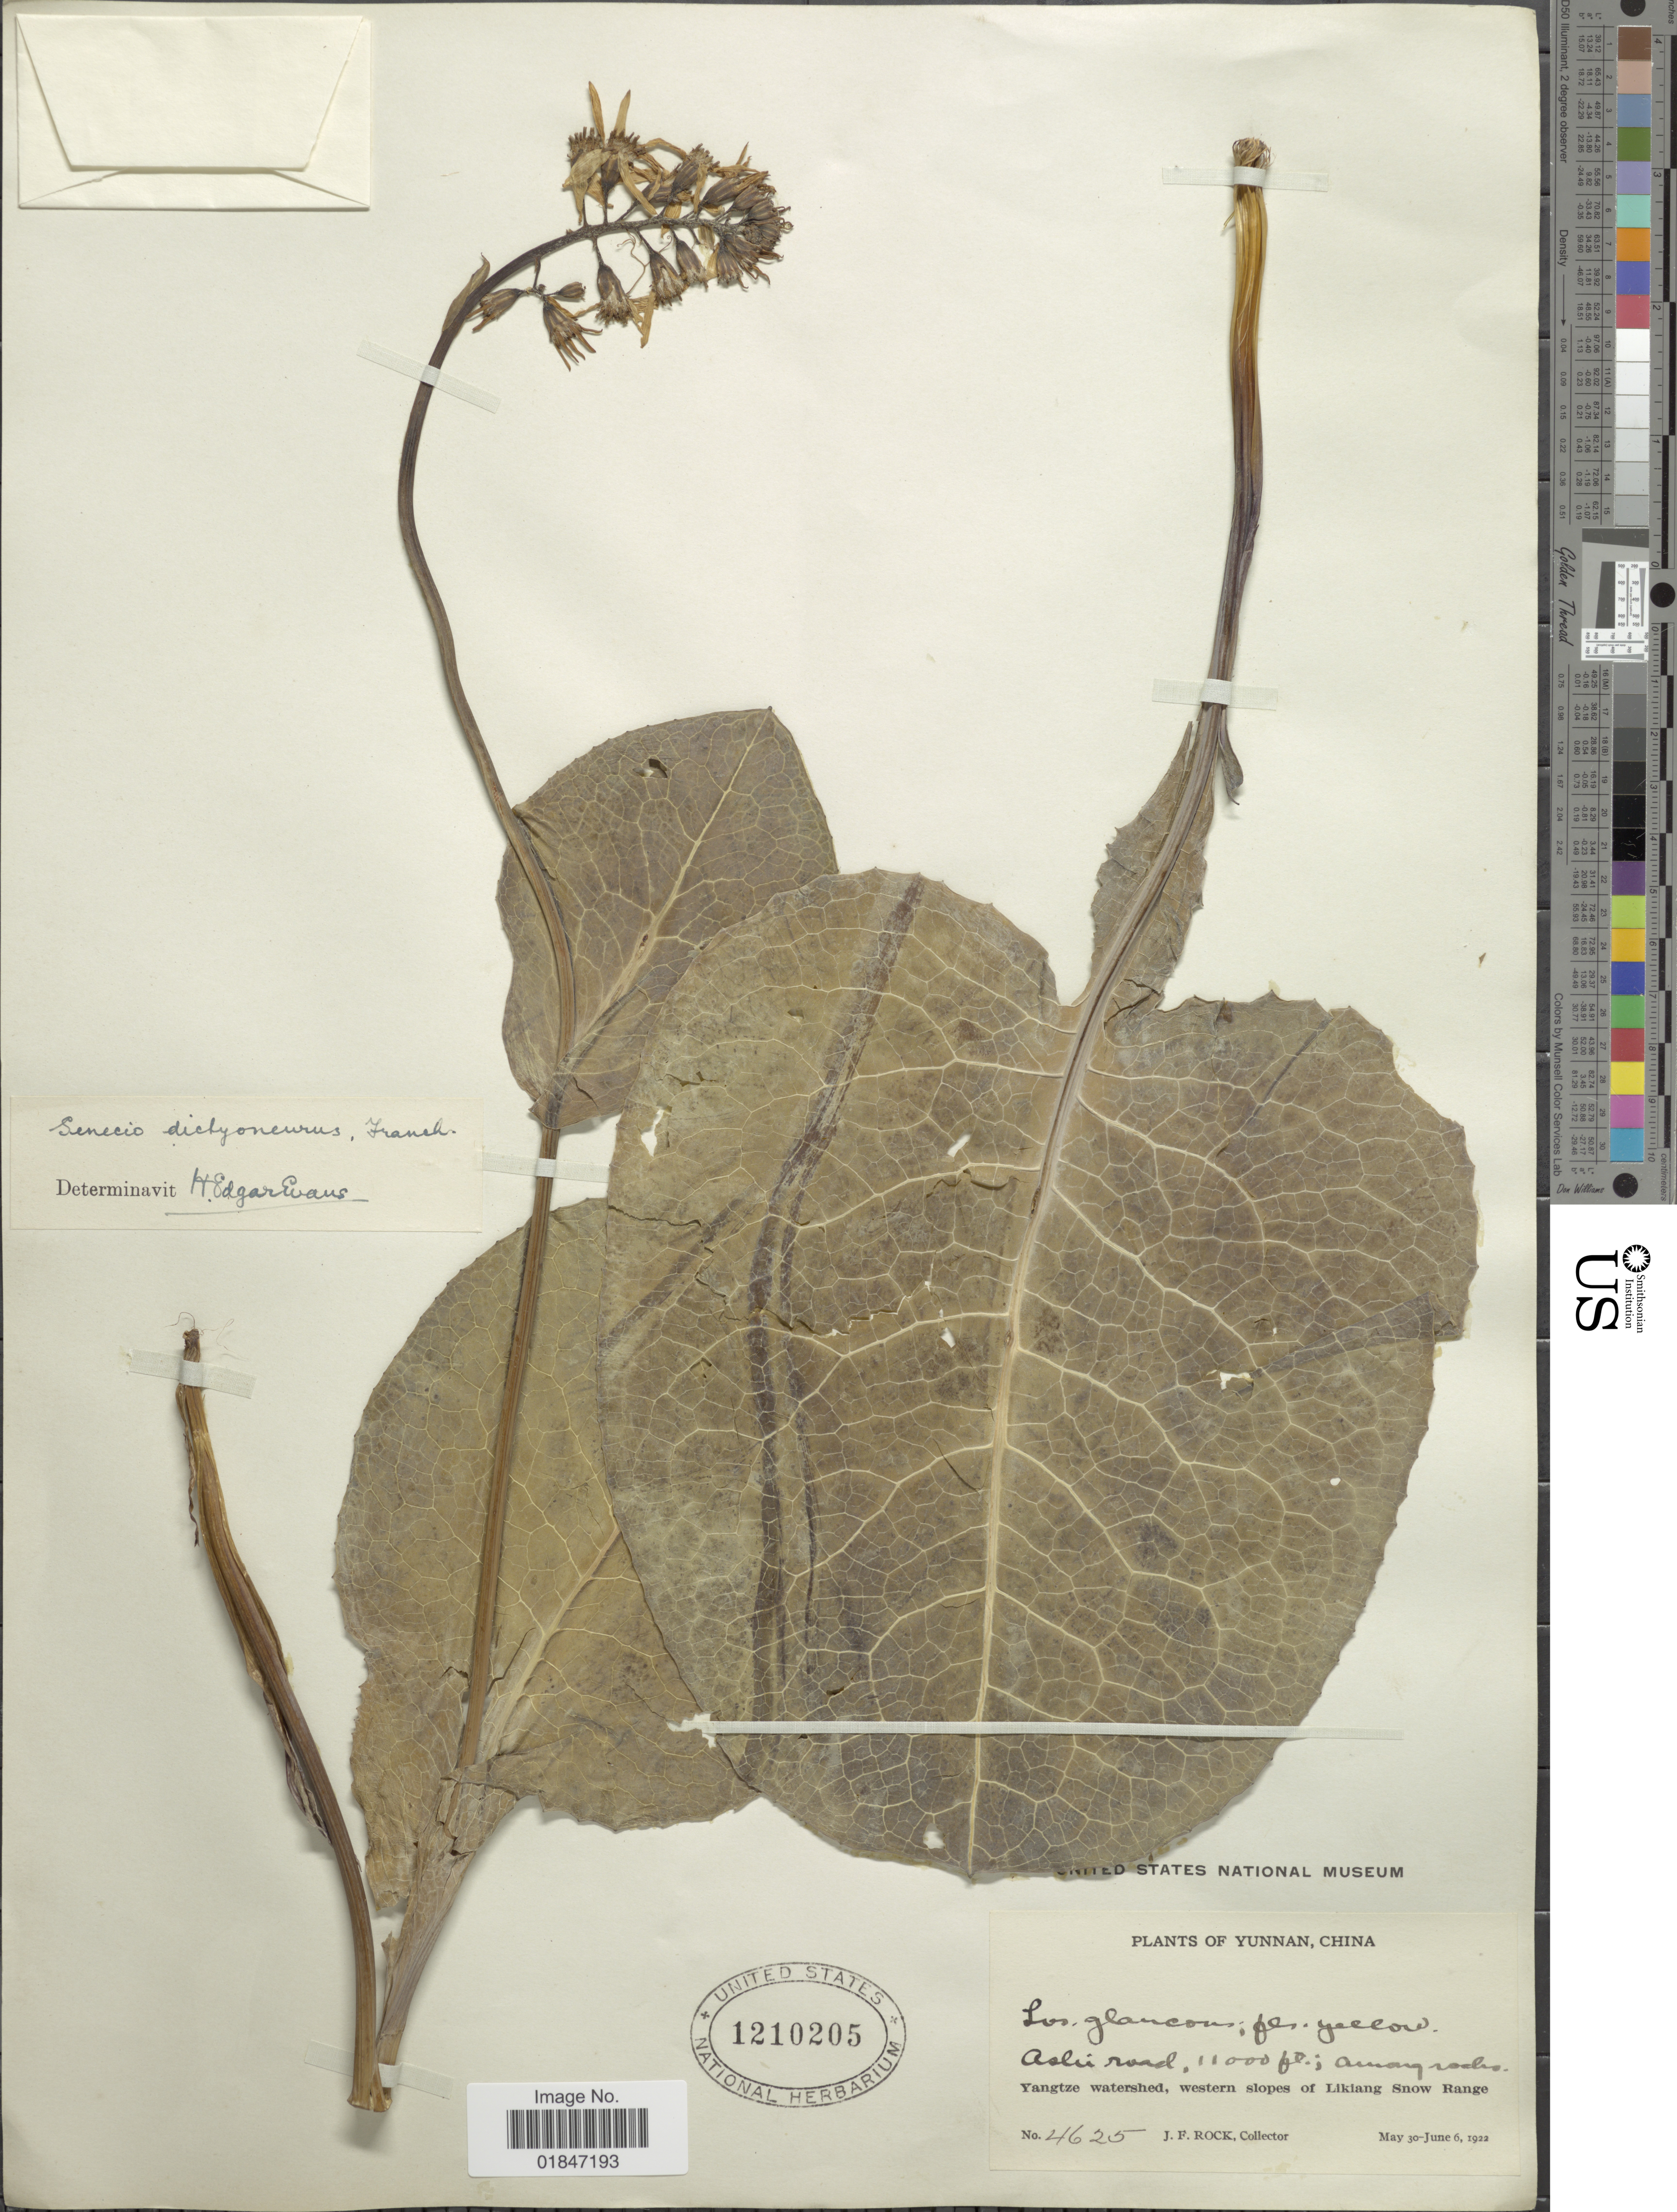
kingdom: Plantae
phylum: Tracheophyta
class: Magnoliopsida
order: Asterales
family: Asteraceae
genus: Ligularia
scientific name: Ligularia dictyoneura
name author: (Franch.) Hand.-Mazz.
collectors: J. Rock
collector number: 4625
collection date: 1922-05-30/1922-06-06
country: China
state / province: Yunnan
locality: Yunnan, China. Ashi road. Yangtze watershed, western slopes of Likiang Snow Range.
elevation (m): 3353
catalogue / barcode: US 1210205